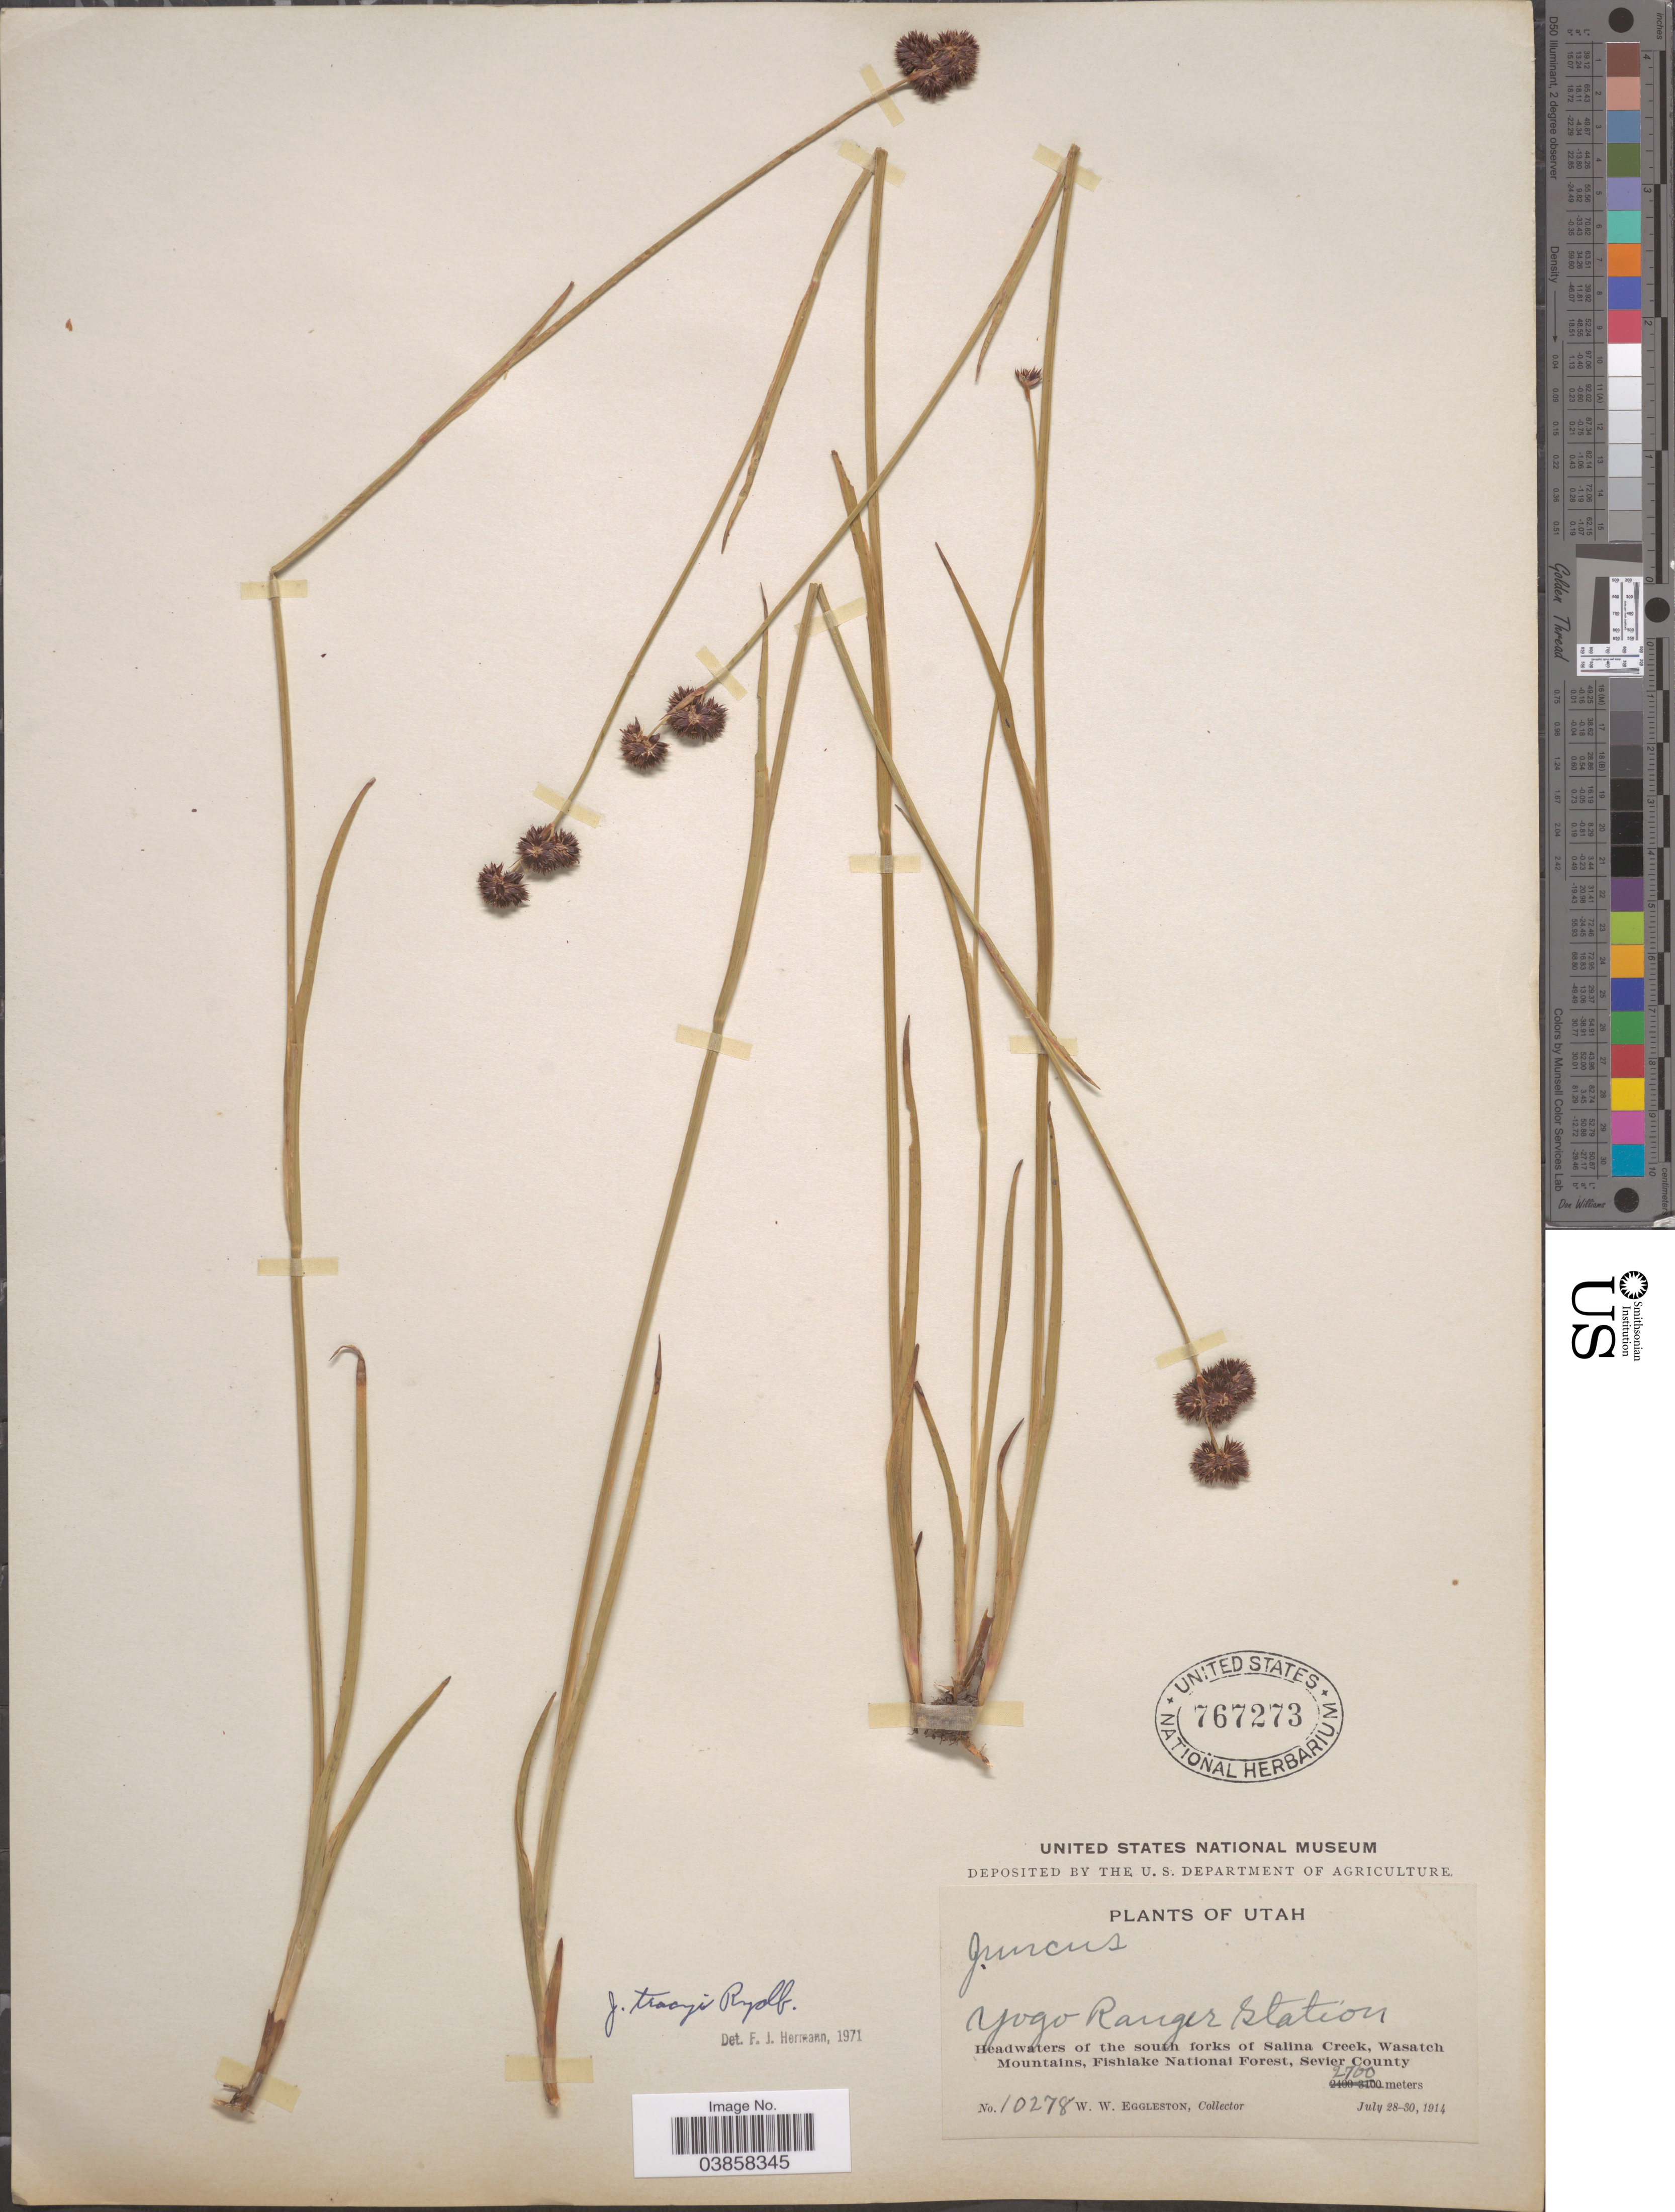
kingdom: Plantae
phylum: Tracheophyta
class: Liliopsida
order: Poales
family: Juncaceae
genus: Juncus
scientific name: Juncus tracyi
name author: Rydb.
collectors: W. W. Eggleston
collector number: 10278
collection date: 1914-07-28/1914-07-30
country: United States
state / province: Utah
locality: Yogo Ranger Station. Headwaters of the south forks of Salina Creek, Wasatch Mountain, Fishlake National Forest, Sevier County.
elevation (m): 2760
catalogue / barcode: US 767273